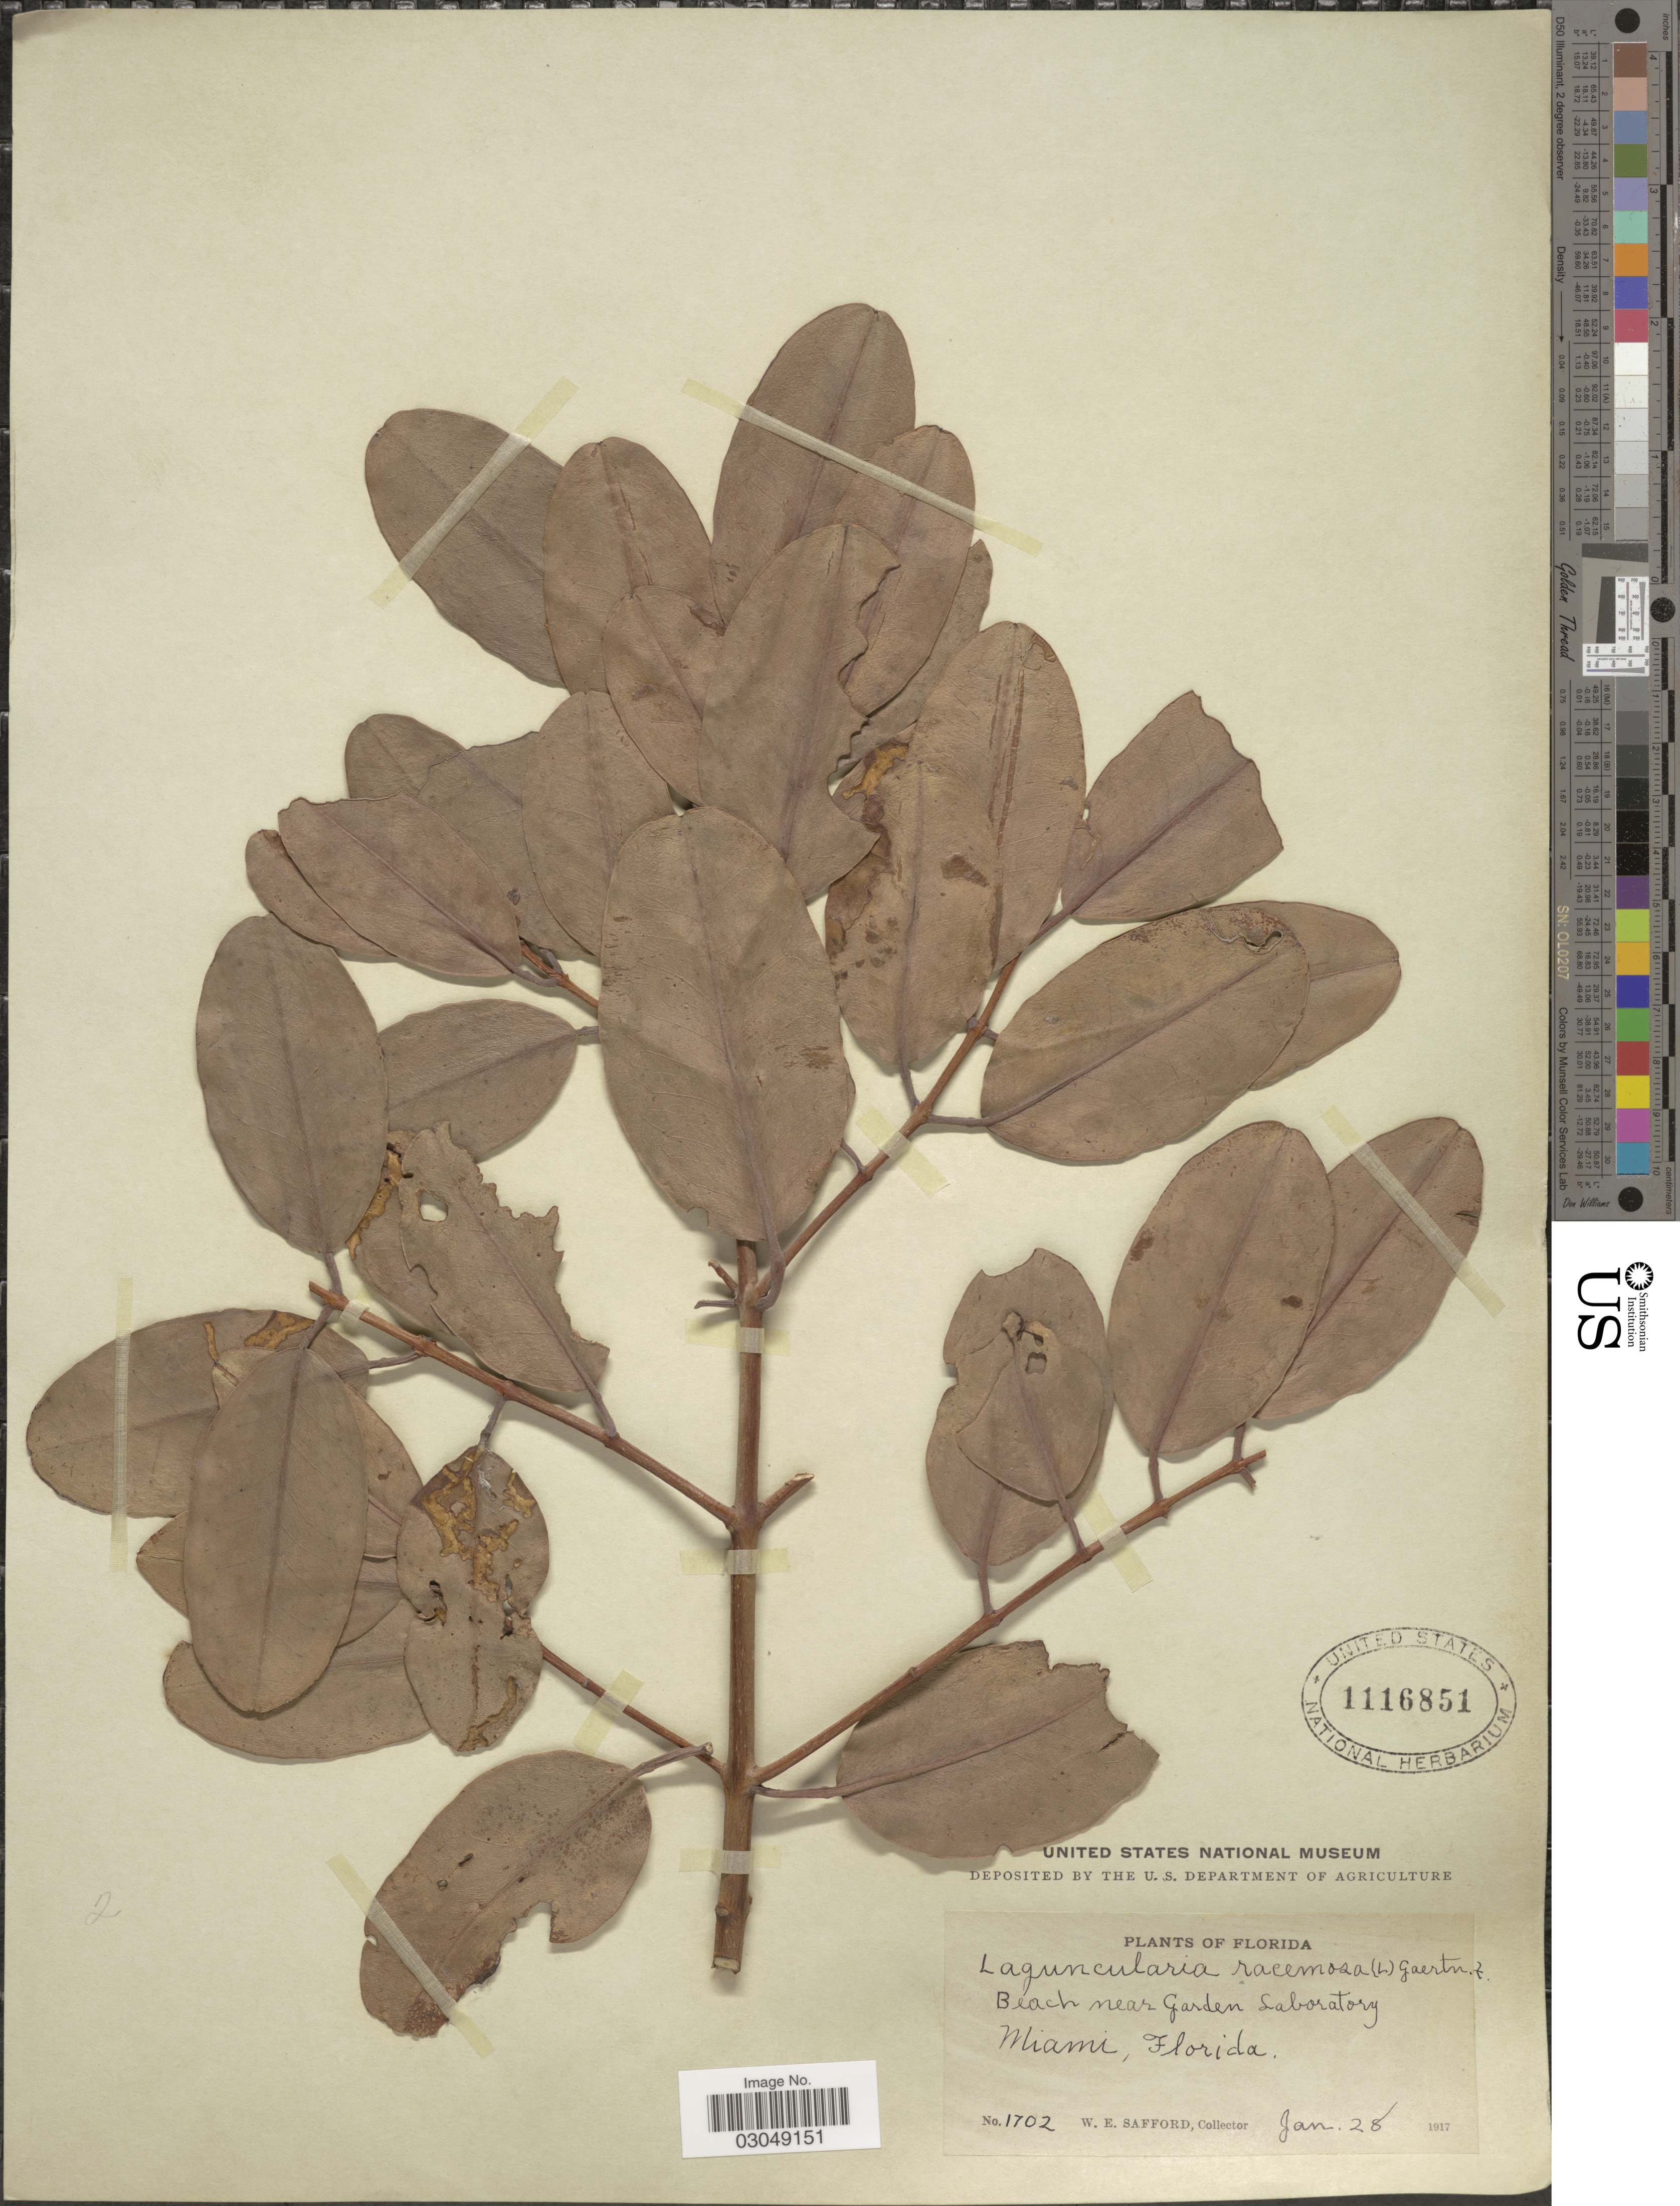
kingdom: Plantae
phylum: Tracheophyta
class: Magnoliopsida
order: Myrtales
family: Combretaceae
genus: Laguncularia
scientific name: Laguncularia racemosa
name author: (L.) C.F. Gaertn.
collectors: W. E. Safford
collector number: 1702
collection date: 1917-01-28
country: United States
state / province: Florida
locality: Beach near Garden Laboratory. Miami.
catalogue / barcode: US 1116851